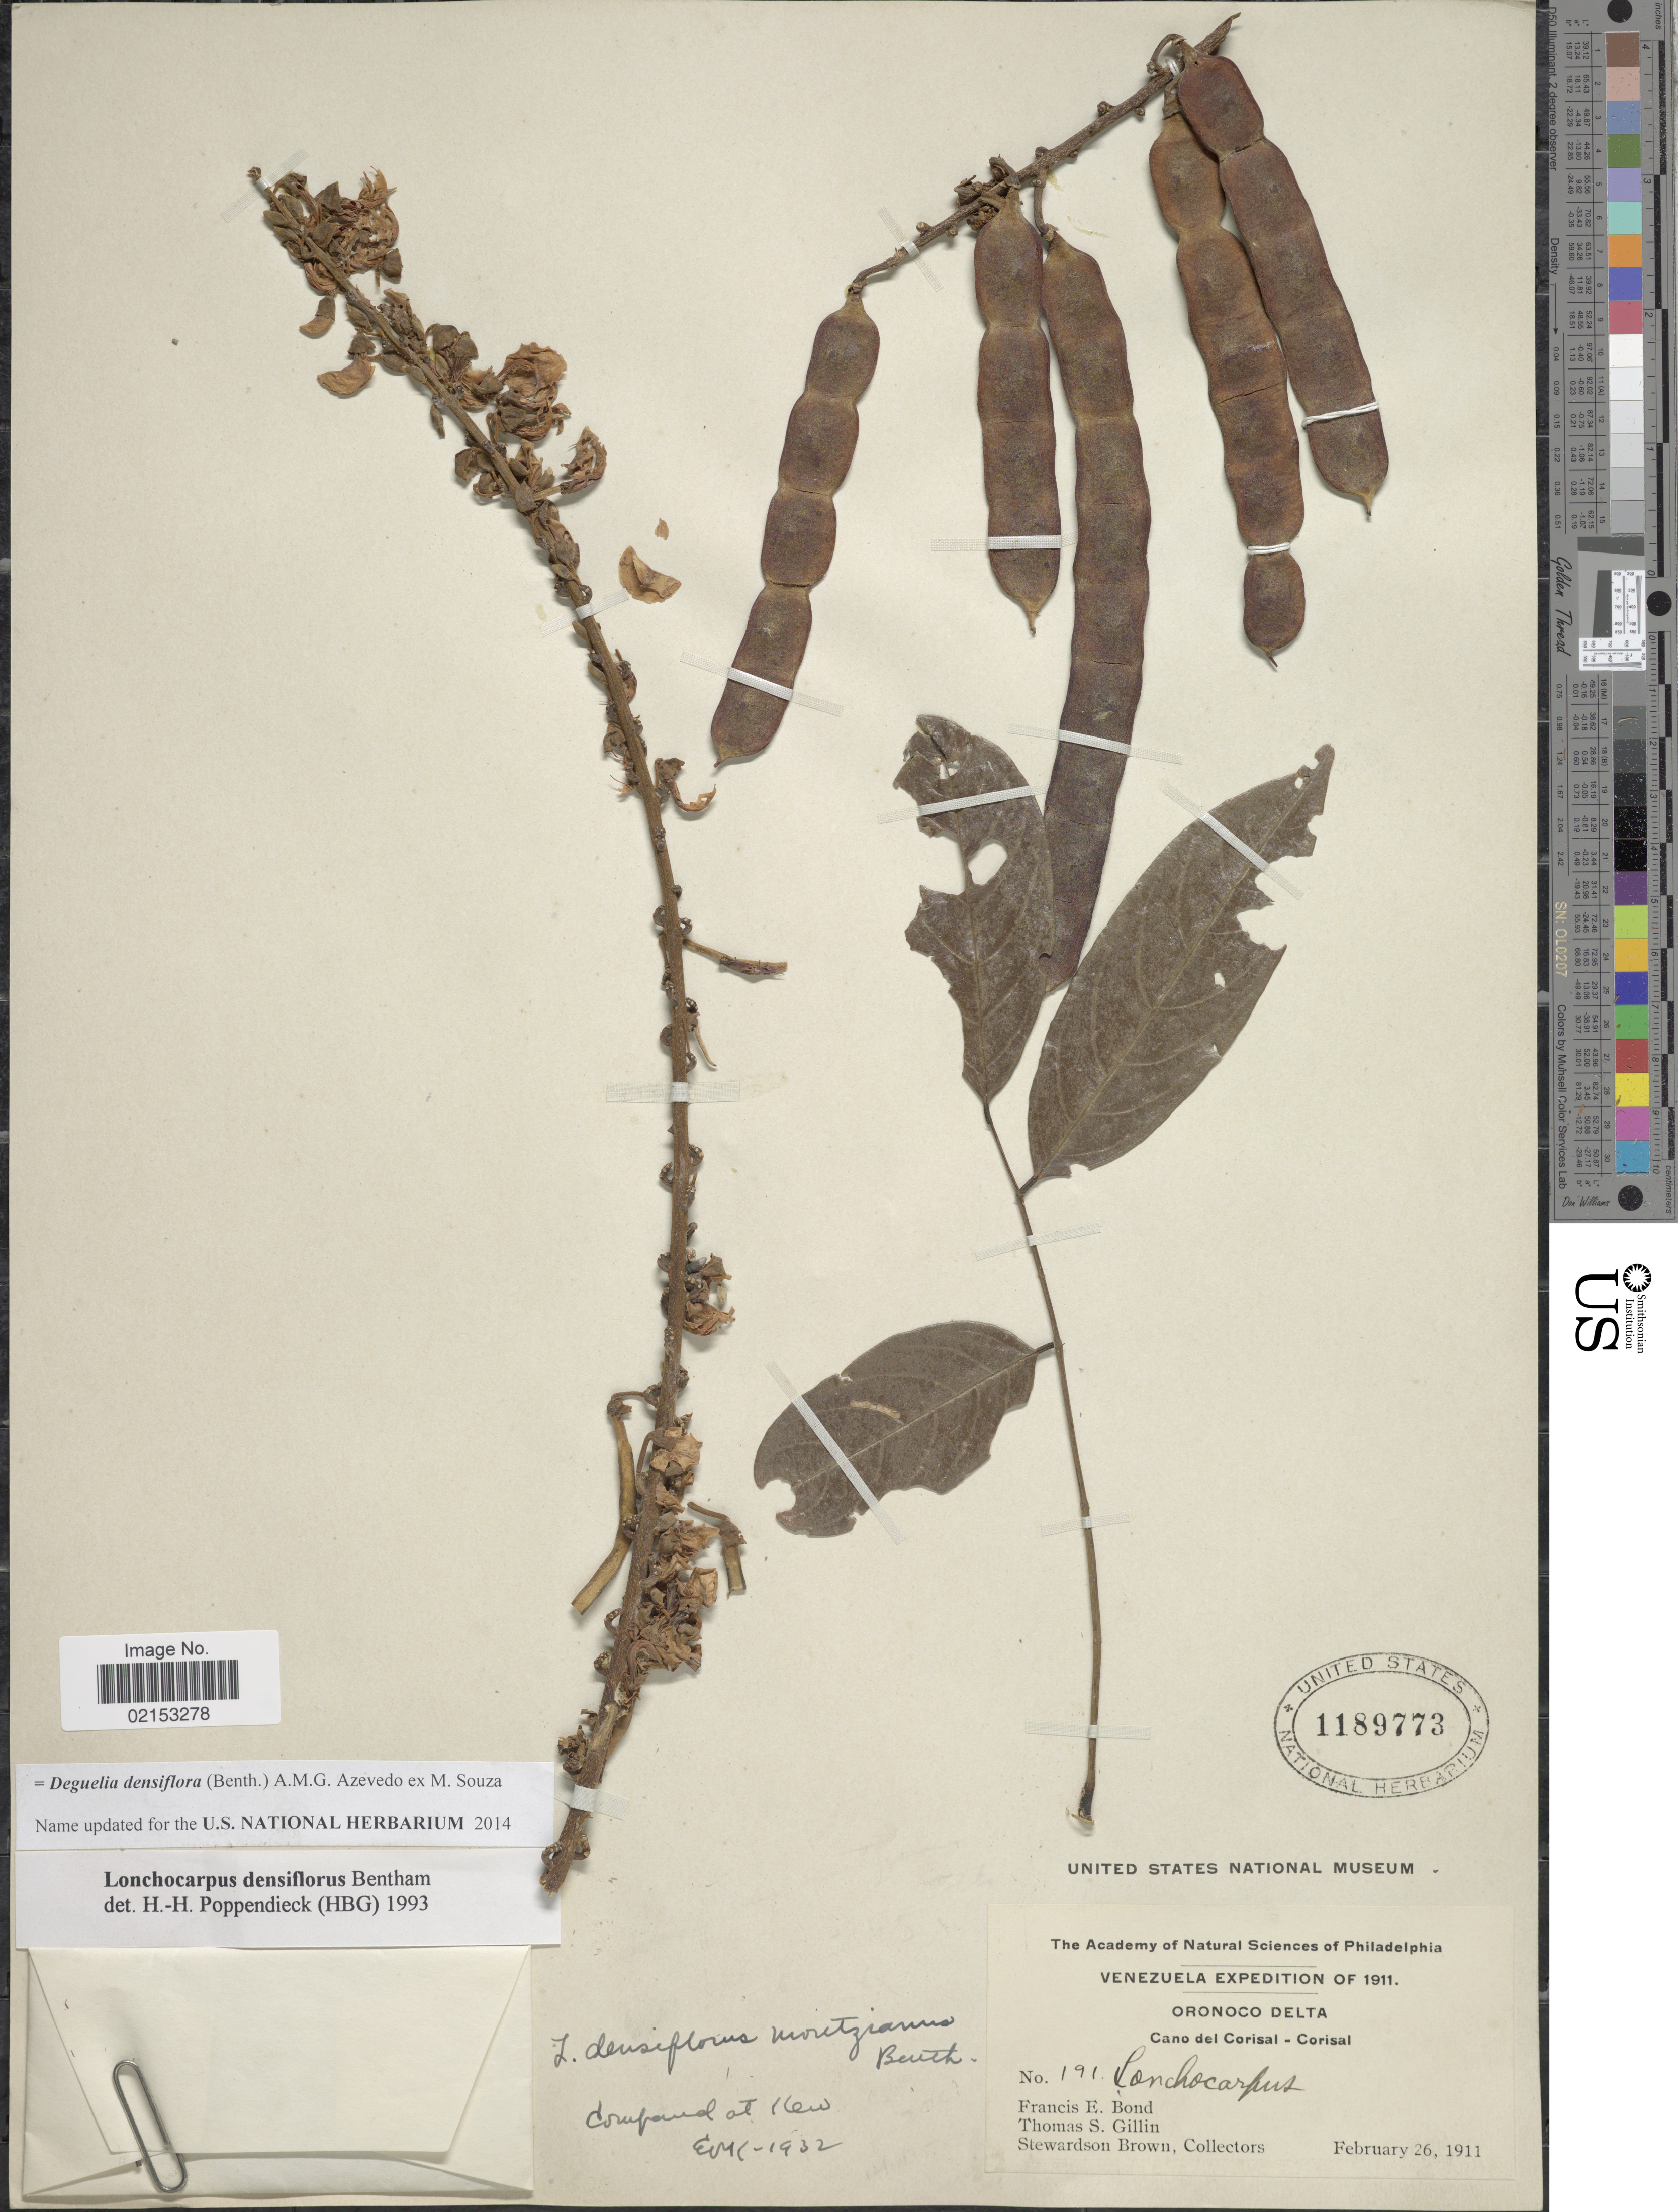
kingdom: Plantae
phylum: Tracheophyta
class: Magnoliopsida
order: Fabales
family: Fabaceae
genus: Deguelia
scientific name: Deguelia densiflora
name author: (Benth.) A.M.G. Azevedo ex M. Sousa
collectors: F. Bond, T. Gillin & S. Brown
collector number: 191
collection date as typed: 26-28 February 1911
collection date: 1911-02-26/1911-02-28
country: Venezuela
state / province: Monagas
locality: Corozal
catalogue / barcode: US 1189773